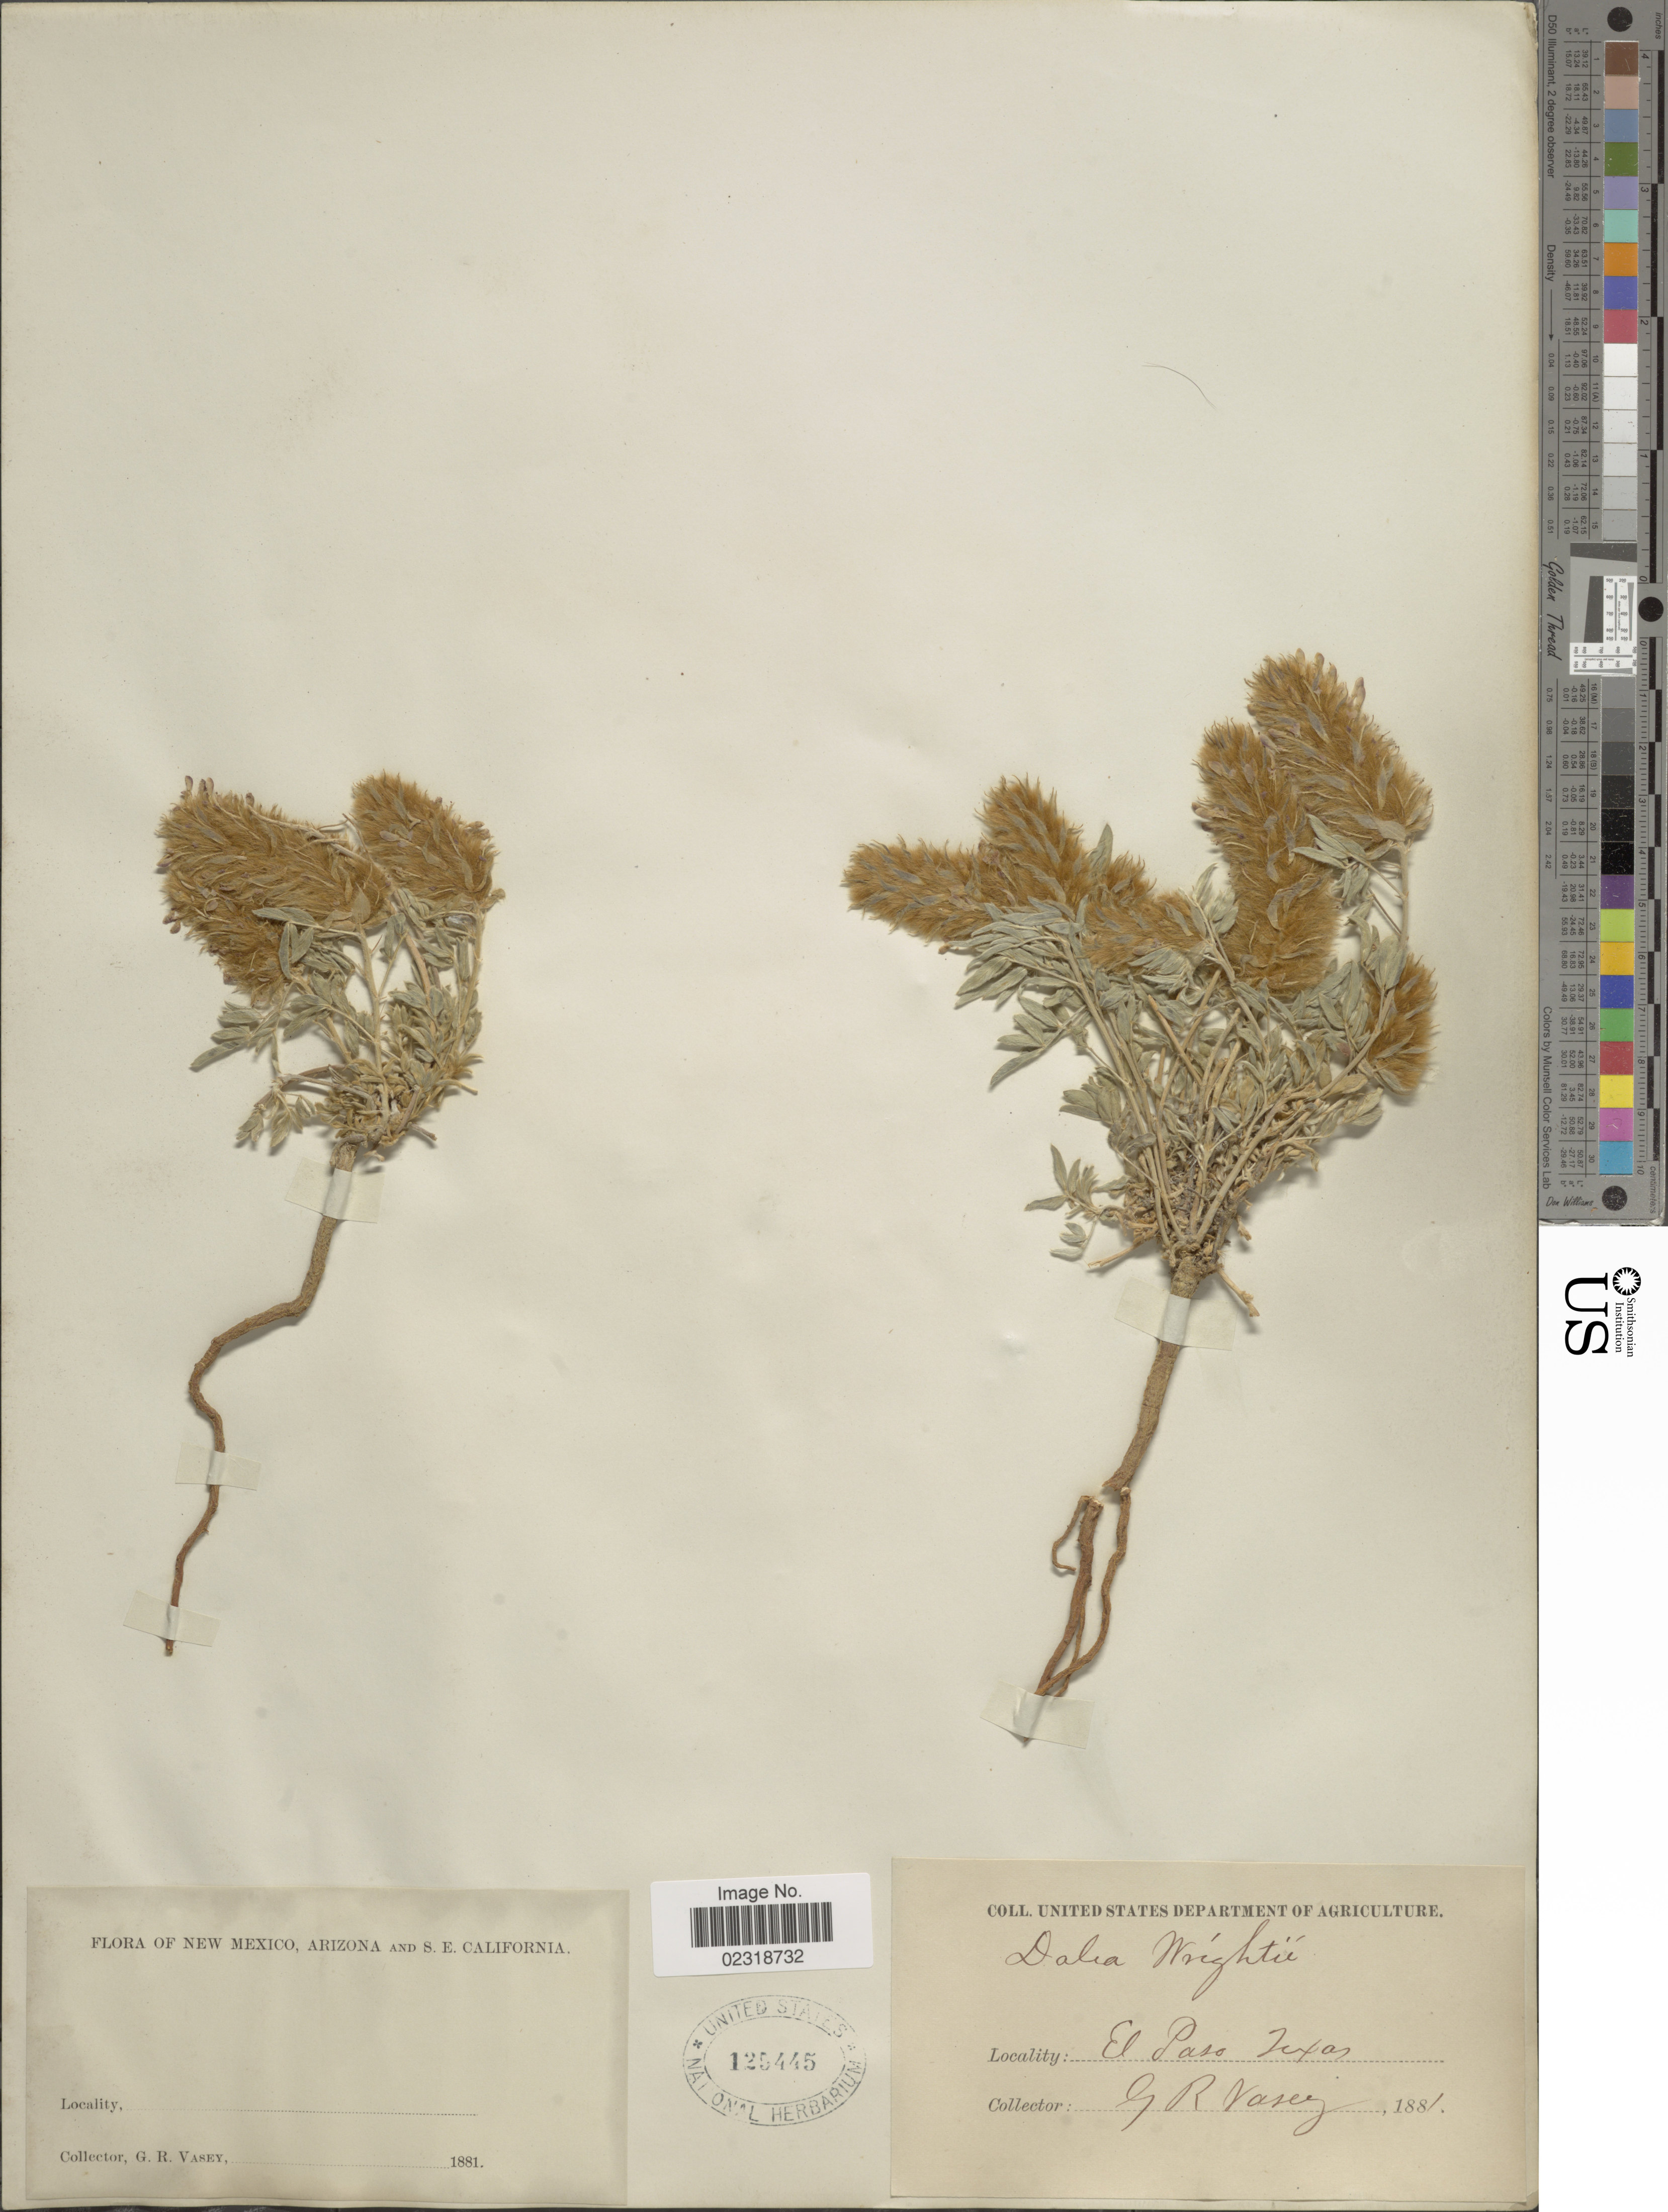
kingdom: Plantae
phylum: Tracheophyta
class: Magnoliopsida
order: Fabales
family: Fabaceae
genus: Dalea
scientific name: Dalea wrightii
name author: A. Gray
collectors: G. R. Vasey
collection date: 1881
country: United States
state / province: Texas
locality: El Paso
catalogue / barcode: US 125445